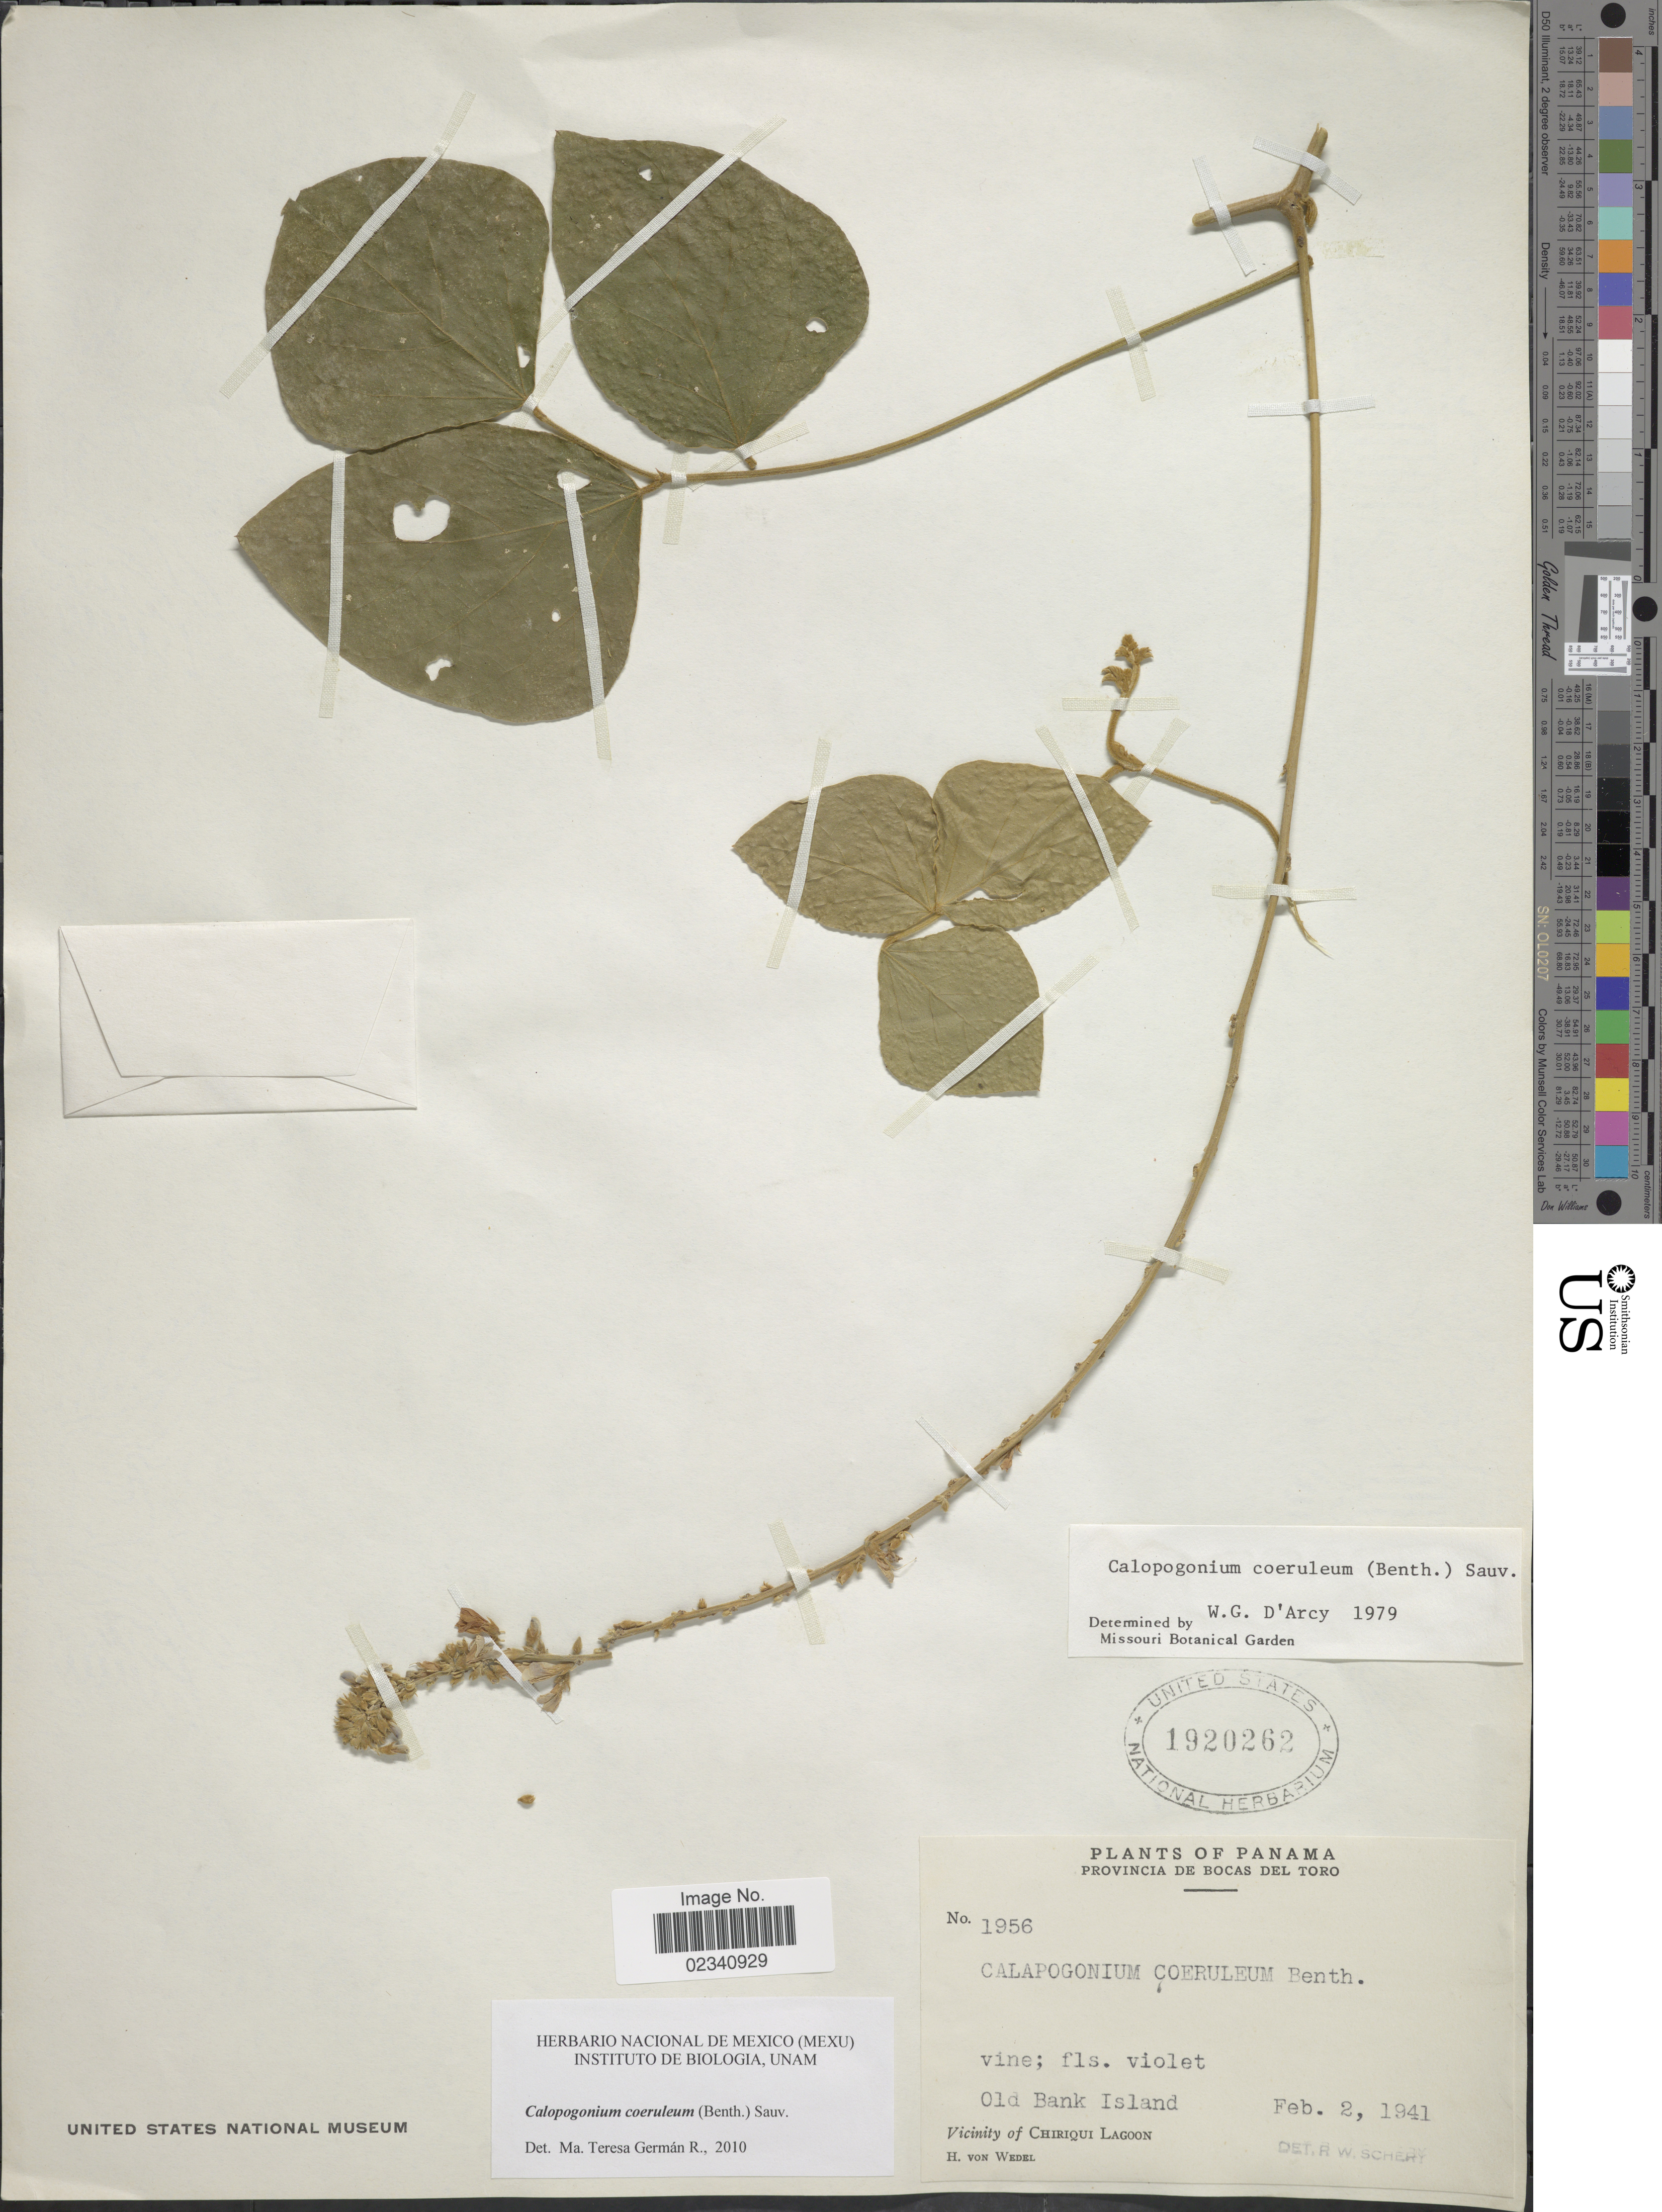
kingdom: Plantae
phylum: Tracheophyta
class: Magnoliopsida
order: Fabales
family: Fabaceae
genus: Calopogonium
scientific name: Calopogonium caeruleum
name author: (Benth.) C. Wright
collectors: H. von Wedel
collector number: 1956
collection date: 1941-02-02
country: Panama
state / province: Bocas del Toro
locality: Provincia de Bocas del Toro, Vicinity of Chiriqui Lagoon, Old bank Island.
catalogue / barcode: US 1920262